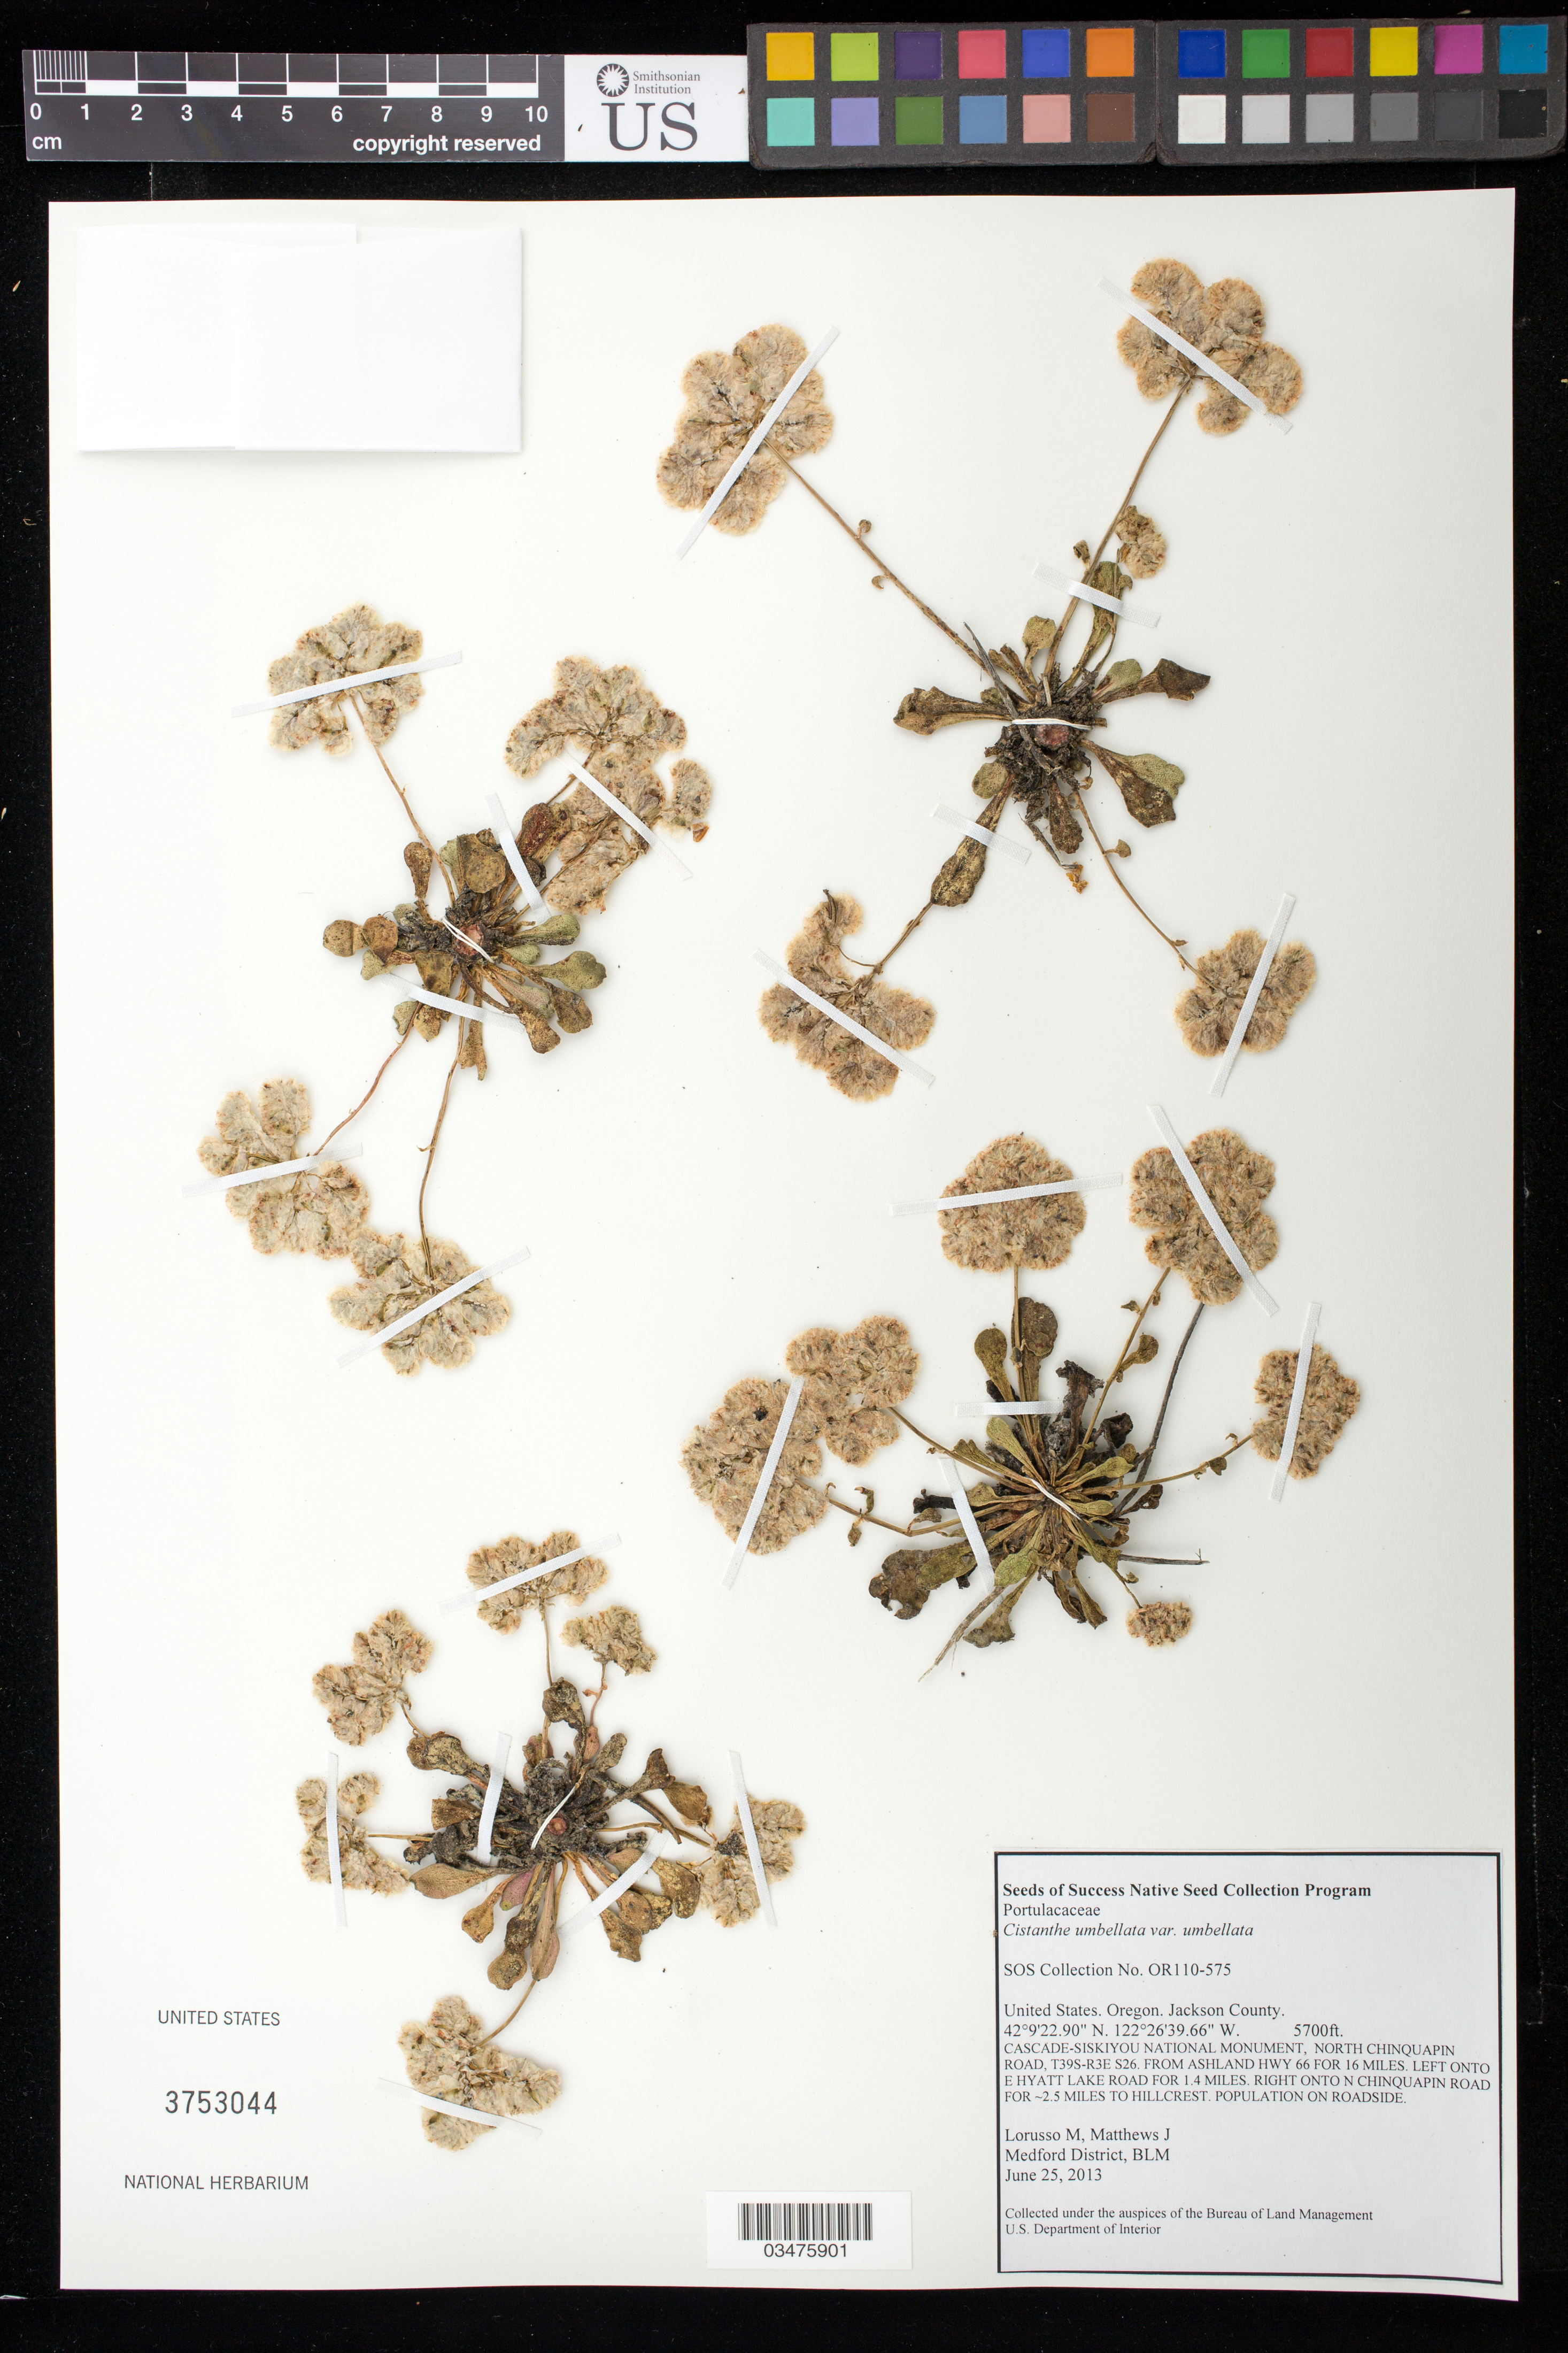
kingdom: Plantae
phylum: Tracheophyta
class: Magnoliopsida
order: Caryophyllales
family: Montiaceae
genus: Cistanthe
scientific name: Cistanthe umbellata var. umbellata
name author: (Torr.) Hershk.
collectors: M. Lorusso & J. Matthews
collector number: OR110-575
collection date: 2013-06-25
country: United States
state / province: Oregon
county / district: Jackson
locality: Cascade-Siskiyou National Monument,2.5 mi. on North Chinquapin Road to Hillcrest.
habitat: Roadside.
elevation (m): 1737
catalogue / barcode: US 3753044